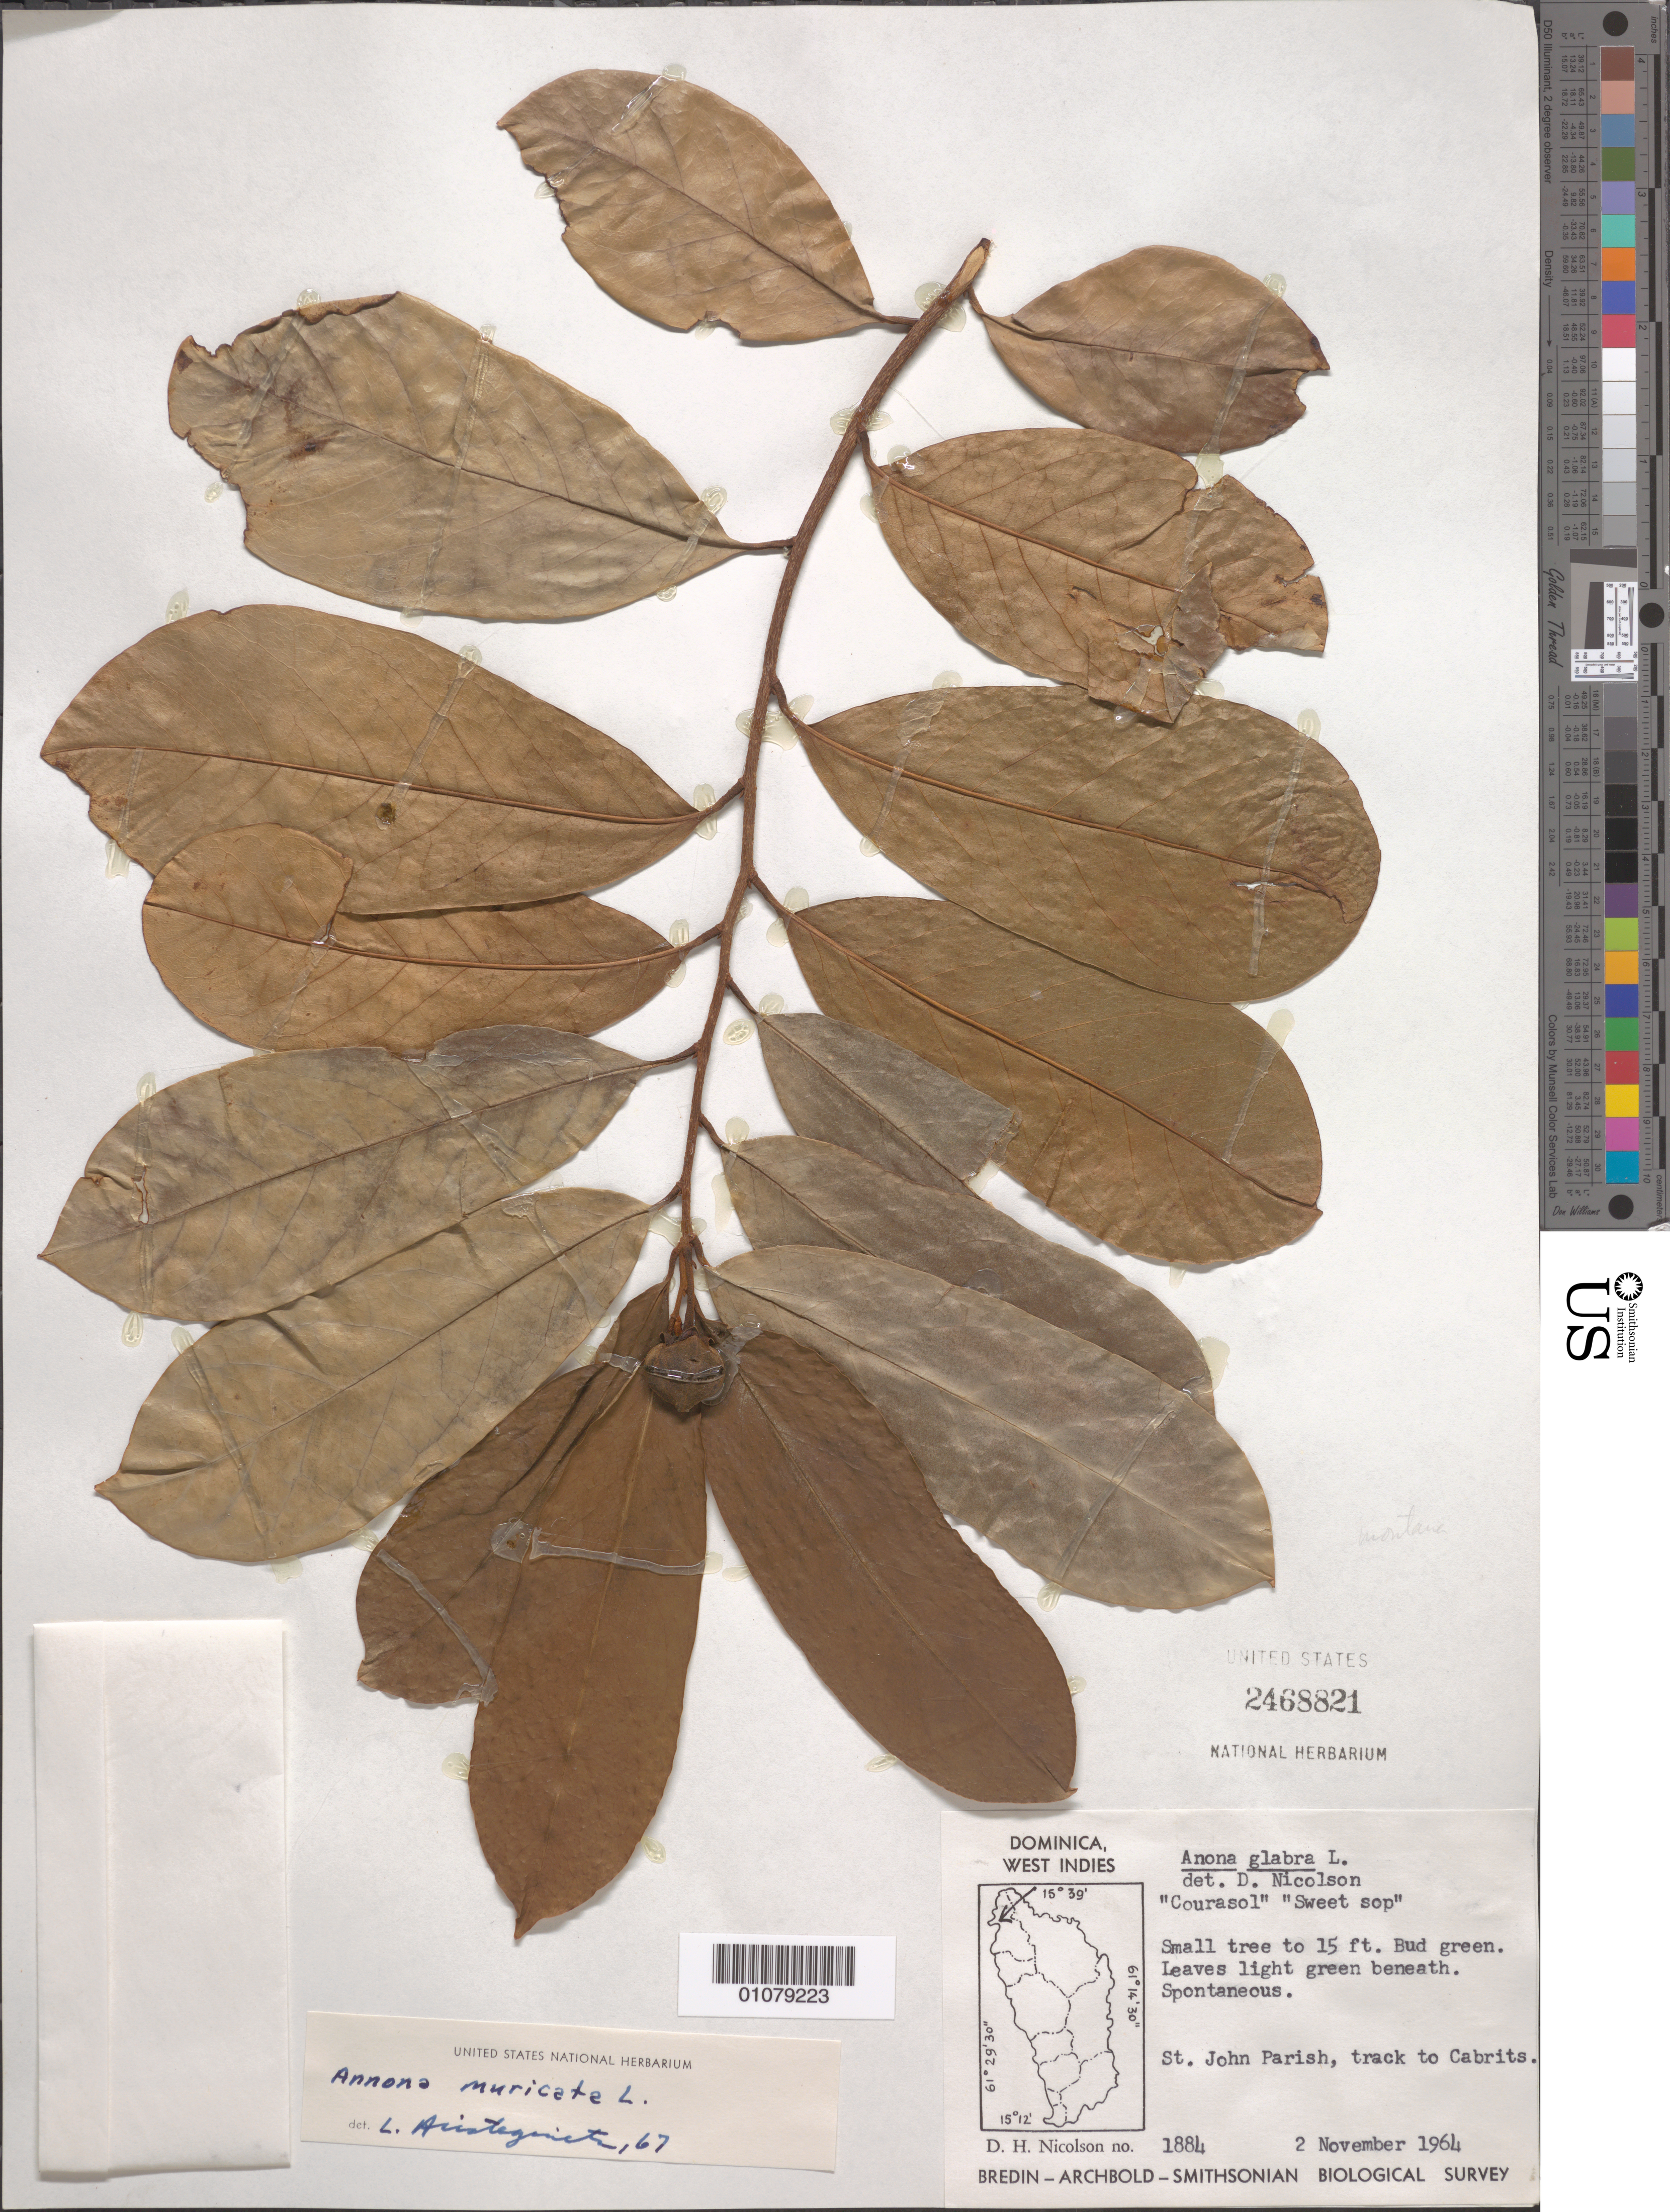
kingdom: Plantae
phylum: Tracheophyta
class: Magnoliopsida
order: Magnoliales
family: Annonaceae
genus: Annona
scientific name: Annona muricata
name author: L.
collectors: D. H. Nicolson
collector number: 1884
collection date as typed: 02 Nov 1964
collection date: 1964-11-02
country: Dominica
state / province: St. John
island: Dominica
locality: St. John Parish, track to Cabrits.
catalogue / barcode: US 2468821